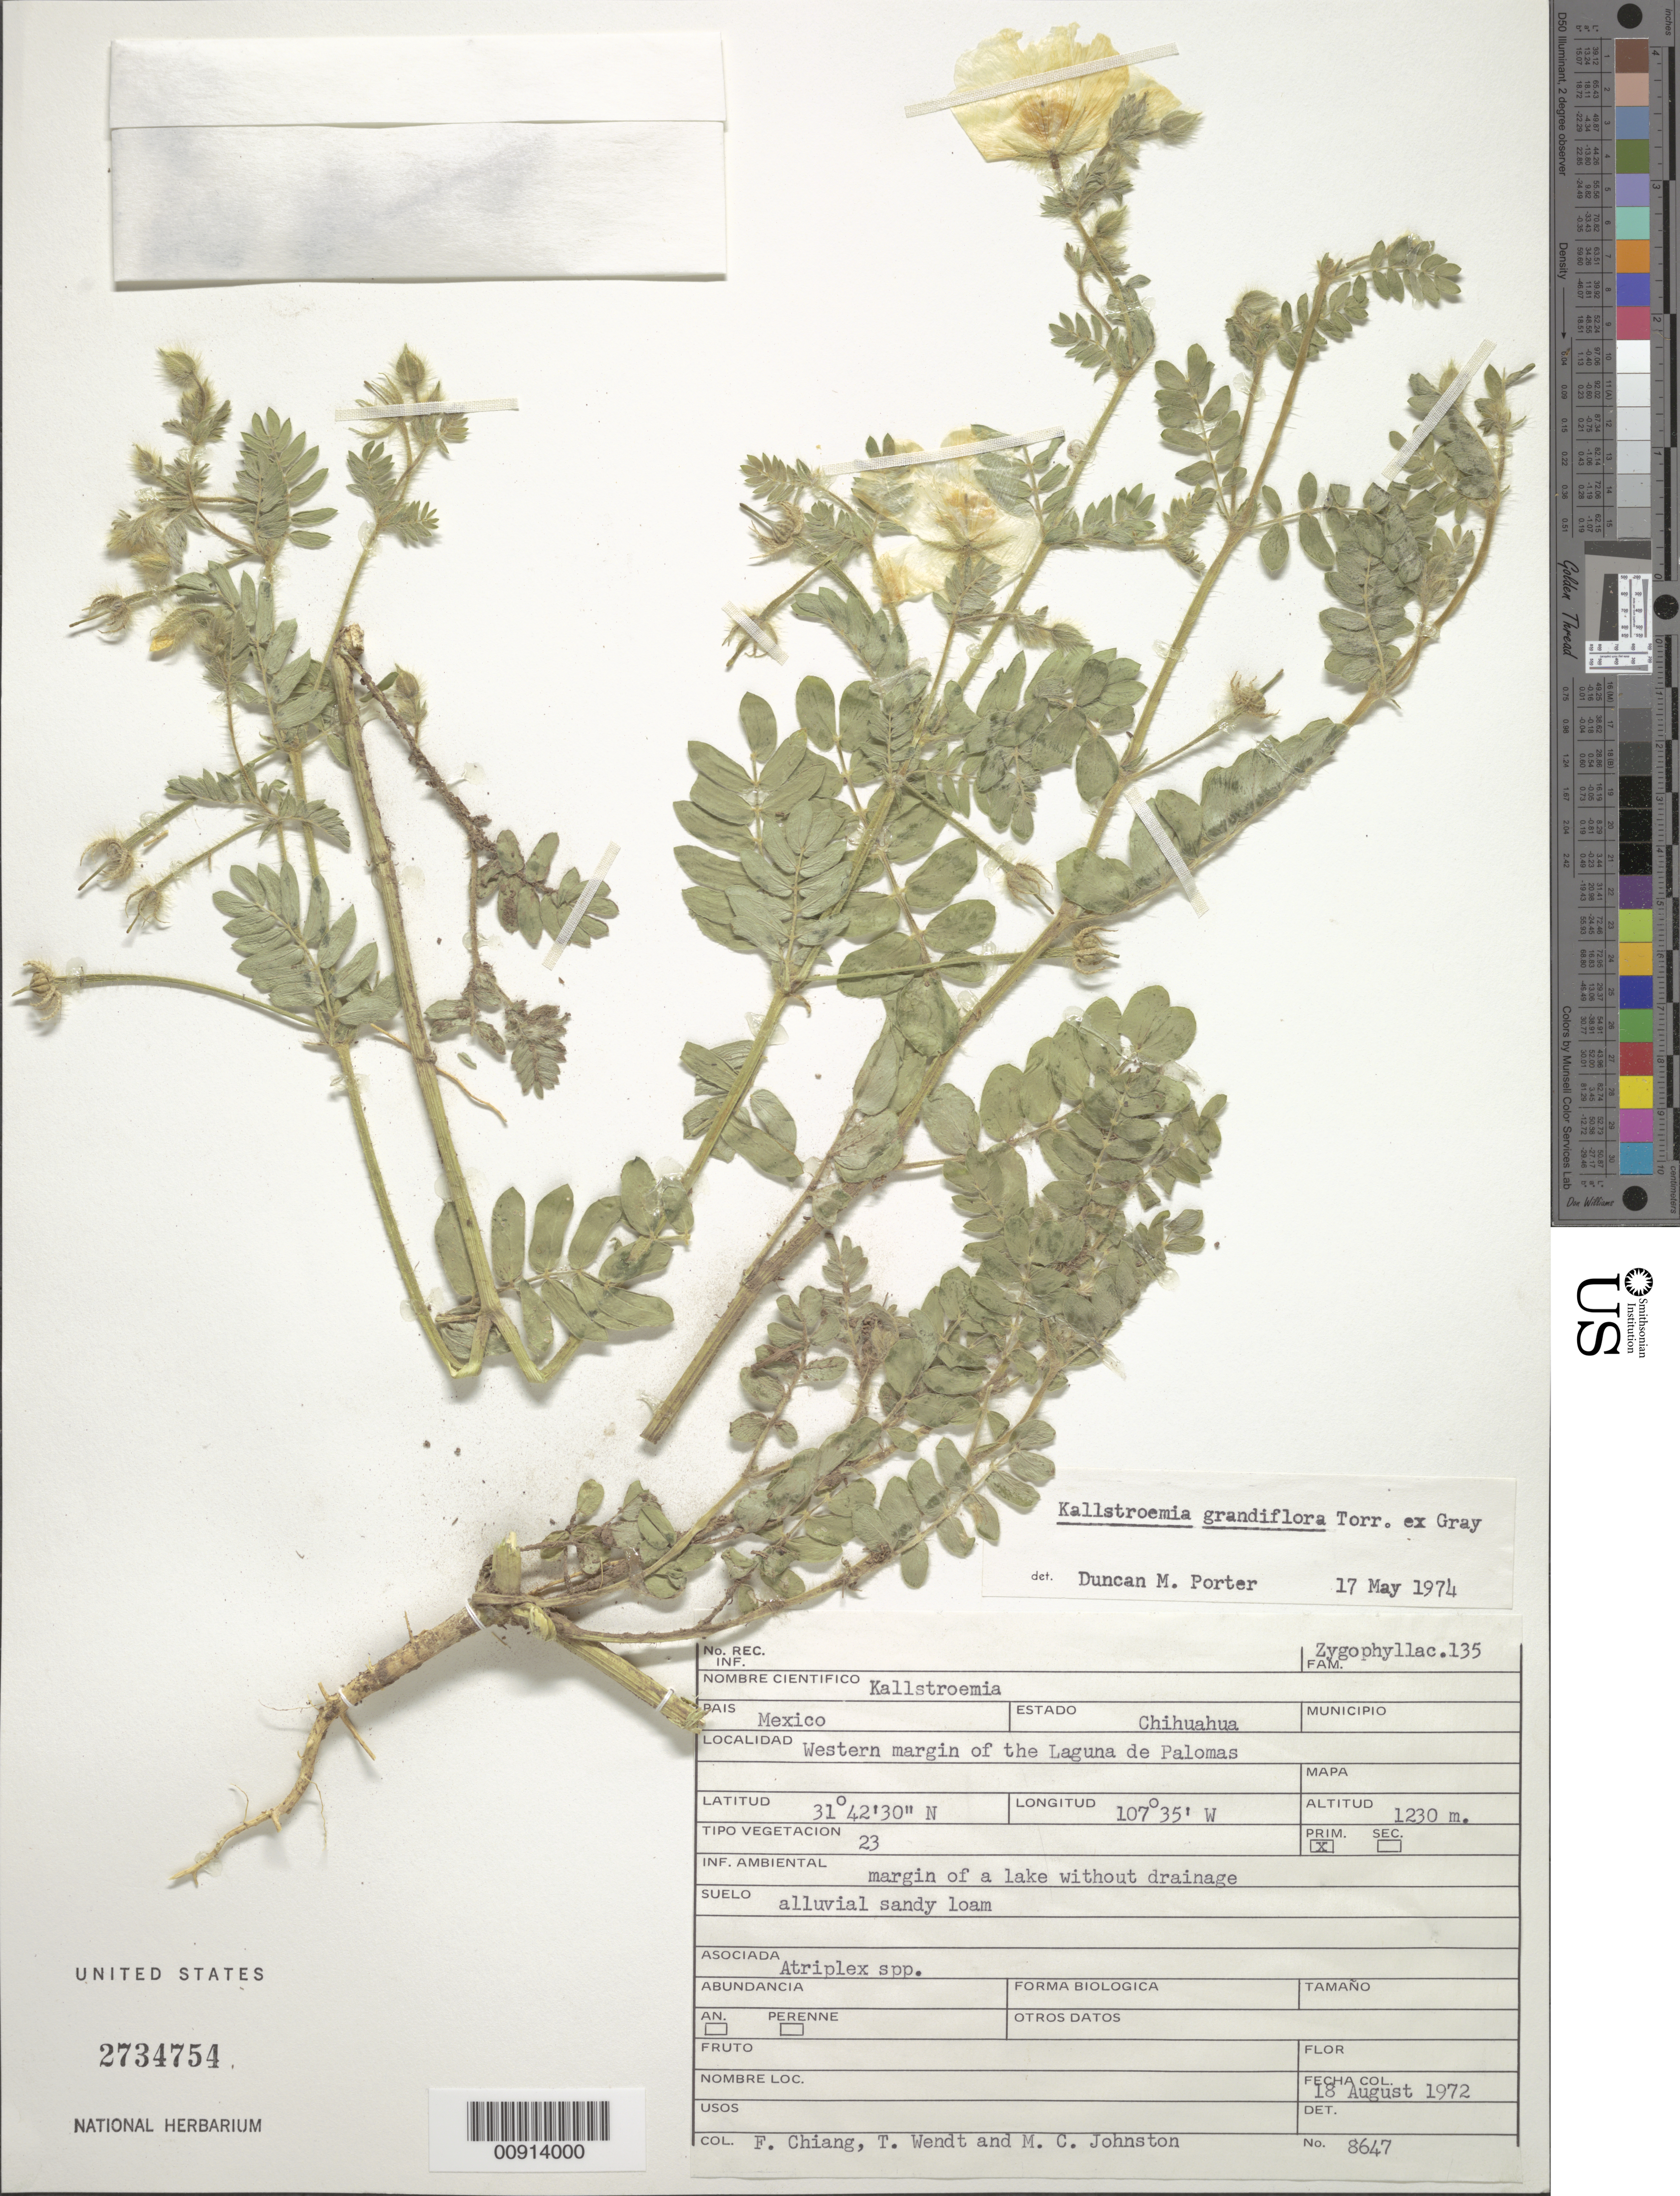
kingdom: Plantae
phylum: Tracheophyta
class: Magnoliopsida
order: Zygophyllales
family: Zygophyllaceae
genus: Kallstroemia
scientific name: Kallstroemia grandiflora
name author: Torr. ex A. Gray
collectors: F. Chiang, T. L. Wendt & M. Johnston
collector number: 8647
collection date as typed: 18 Aug 1972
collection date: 1972-08-18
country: Mexico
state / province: Chihuahua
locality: Estado Chihuahua: Western margin of the Laguna de Palomas.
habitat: Tipo vegetación 23; primaria. Margin of a lake without drainage. Alluvial sandy loam. Asociada Atriplex spp.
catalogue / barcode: US 2734754